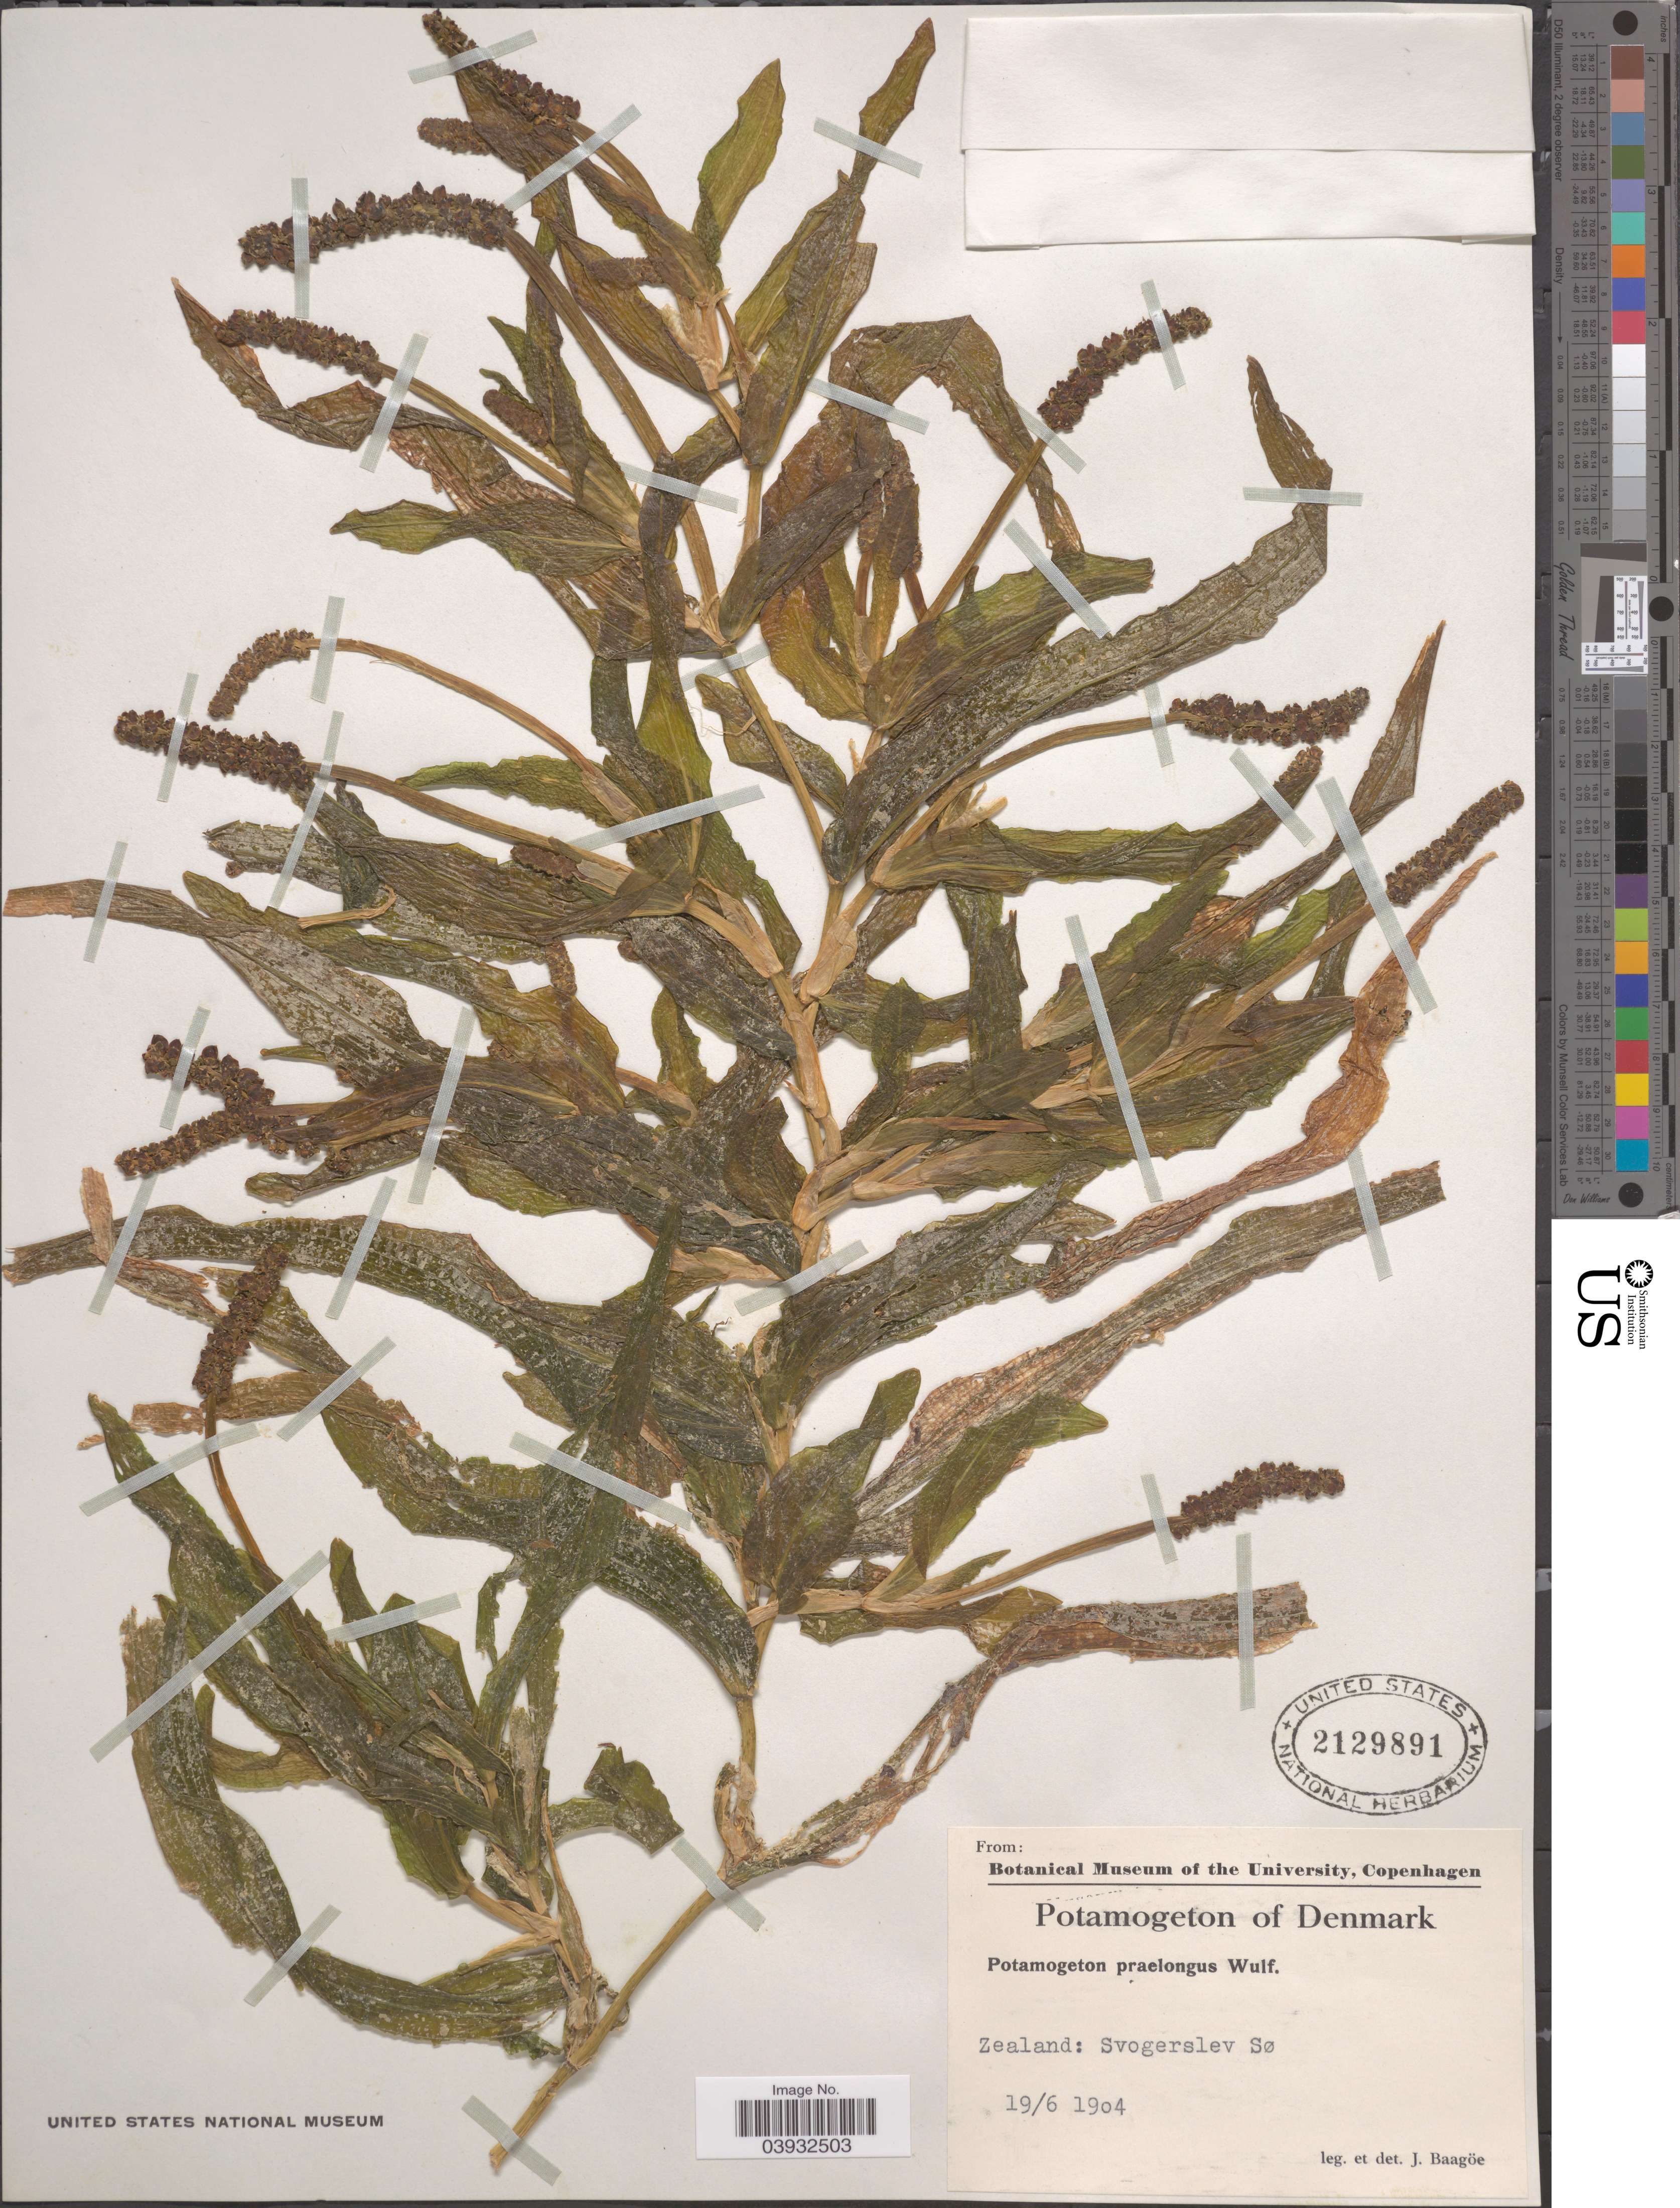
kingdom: Plantae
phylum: Tracheophyta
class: Liliopsida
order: Alismatales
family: Potamogetonaceae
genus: Potamogeton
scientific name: Potamogeton praelongus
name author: Wulfen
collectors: J. Baagoe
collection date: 1904-06-19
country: Denmark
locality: Zealand: Svogerslev Sø.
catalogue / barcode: US 2129891